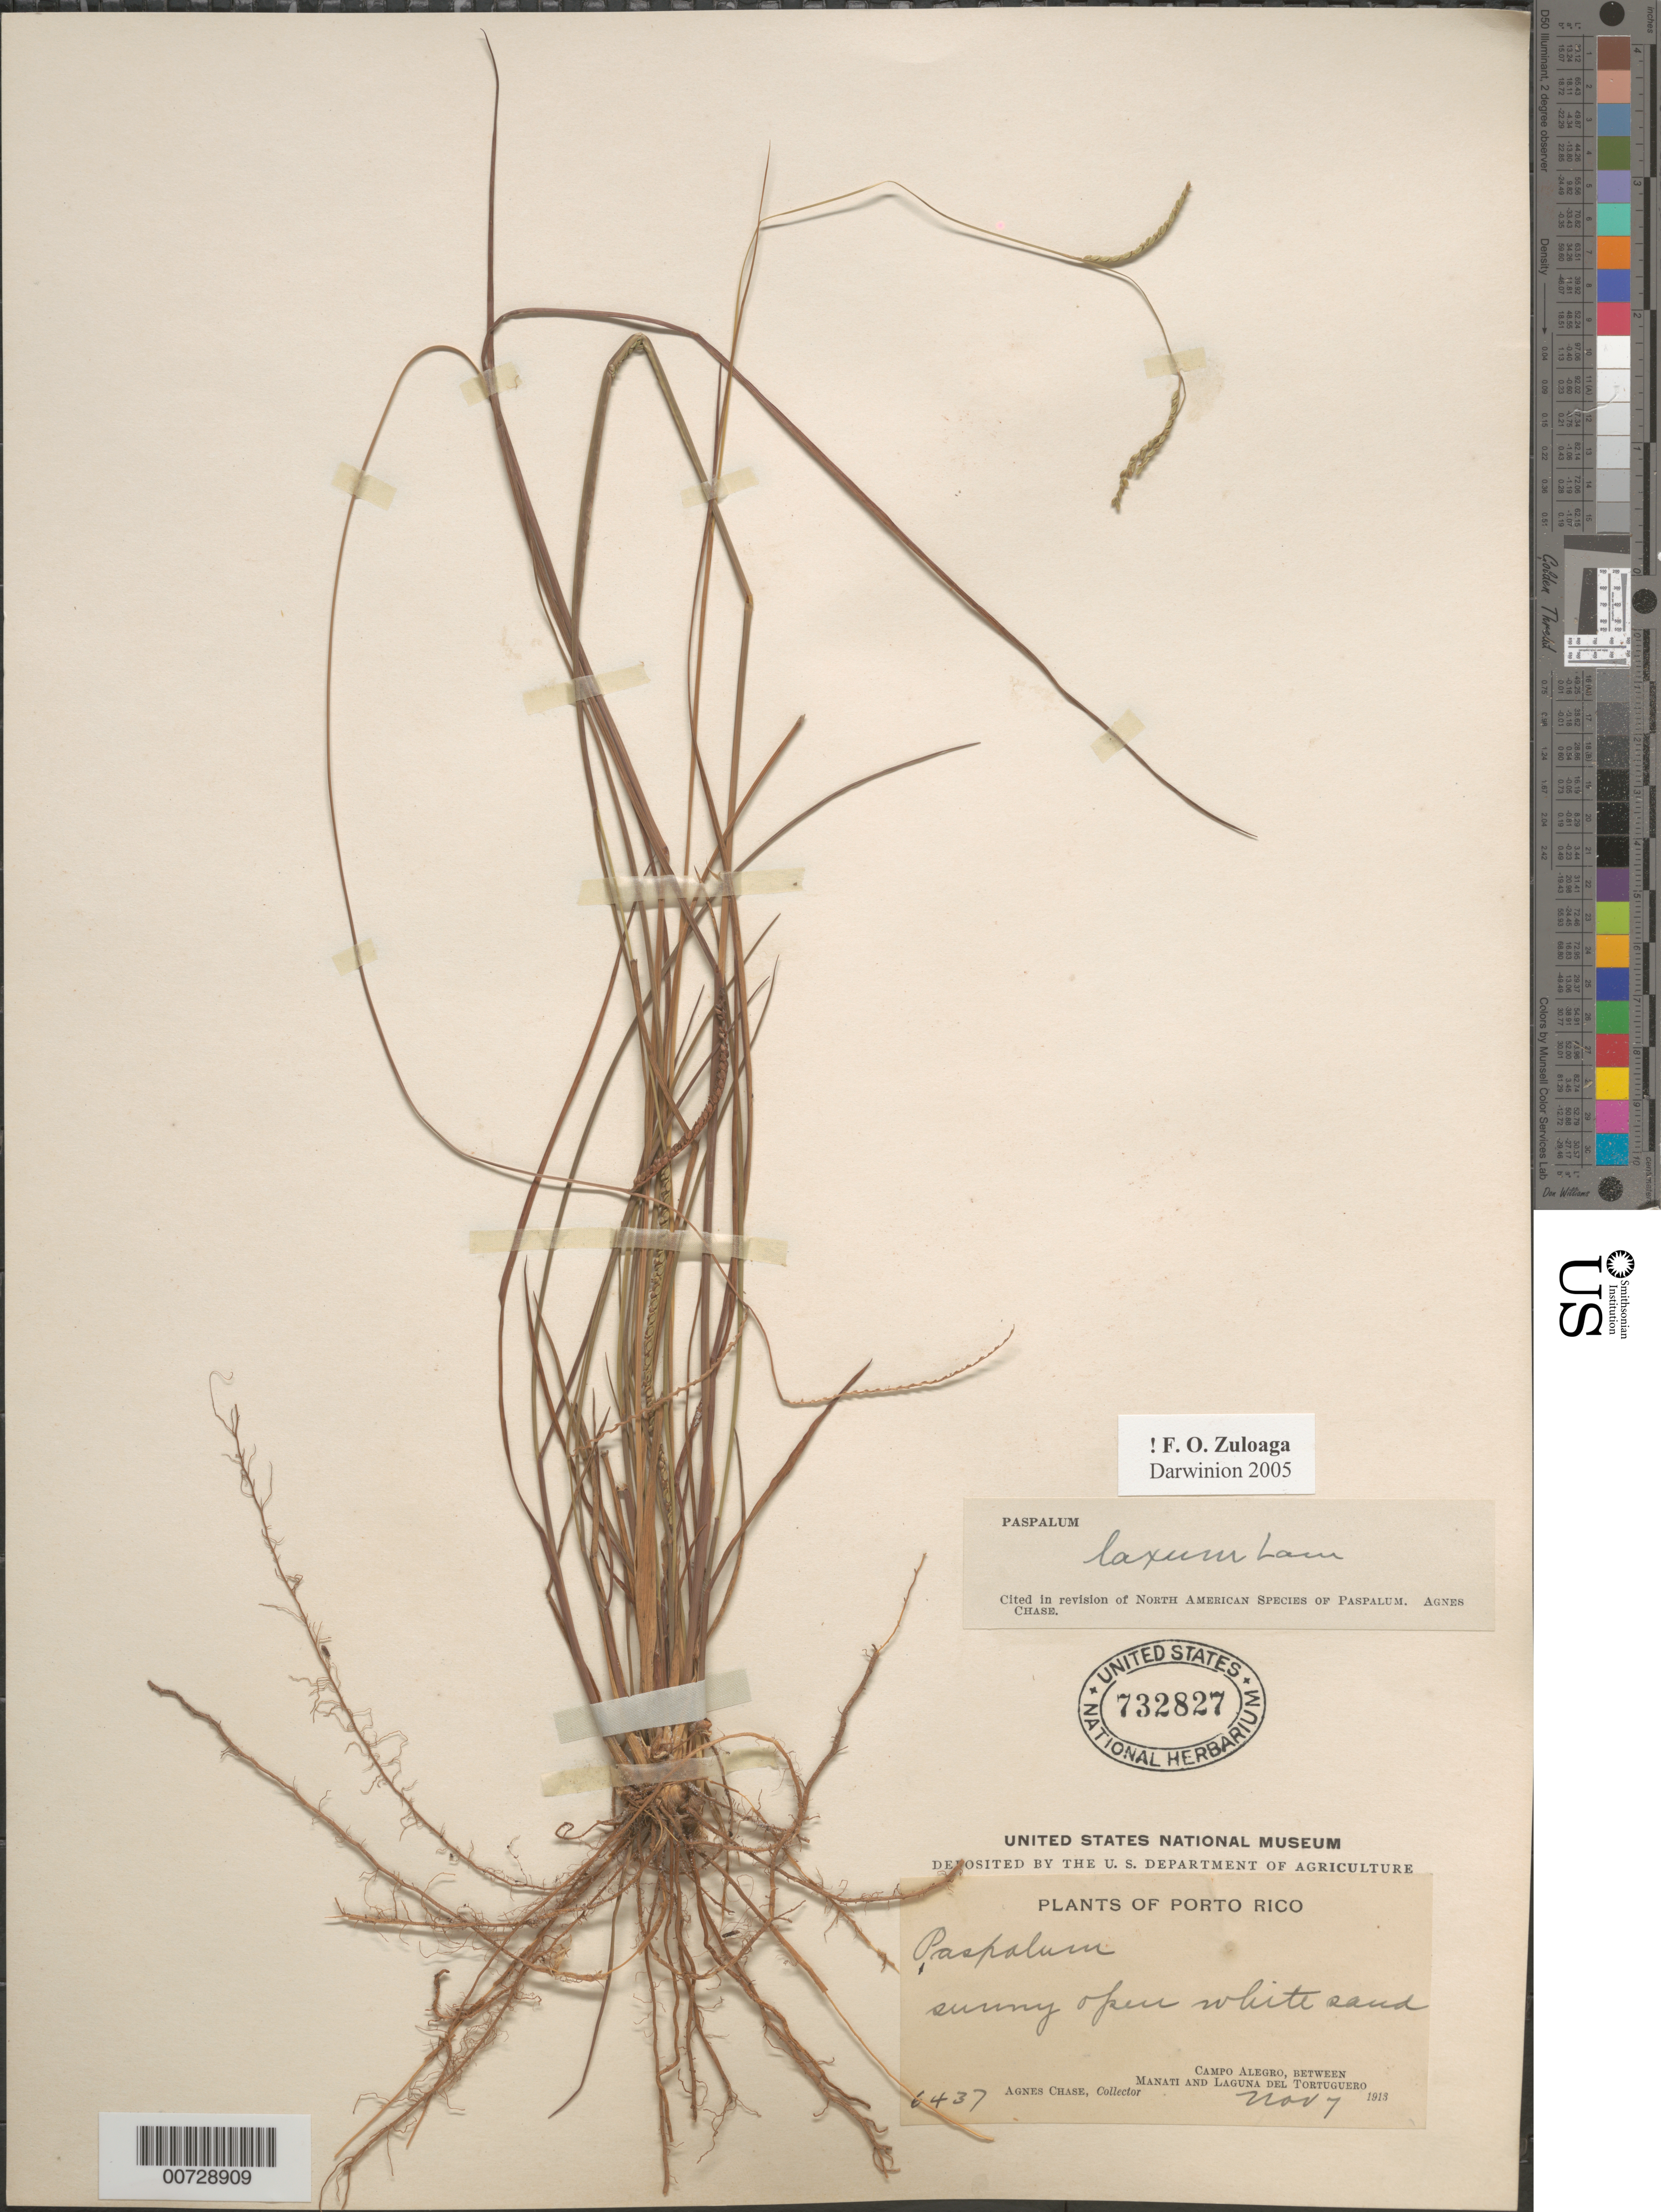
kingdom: Plantae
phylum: Tracheophyta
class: Liliopsida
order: Poales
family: Poaceae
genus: Paspalum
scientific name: Paspalum laxum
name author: Lam.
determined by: Chase, [M.] Agnes, (US)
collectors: A. Chase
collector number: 6437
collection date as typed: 07 Nov 1913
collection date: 1913-11-07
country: Puerto Rico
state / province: Manatí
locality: Campo Alegro, btw Manati and Laguana del Tortuguero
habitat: Sunny, open, white sand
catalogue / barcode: US 732827